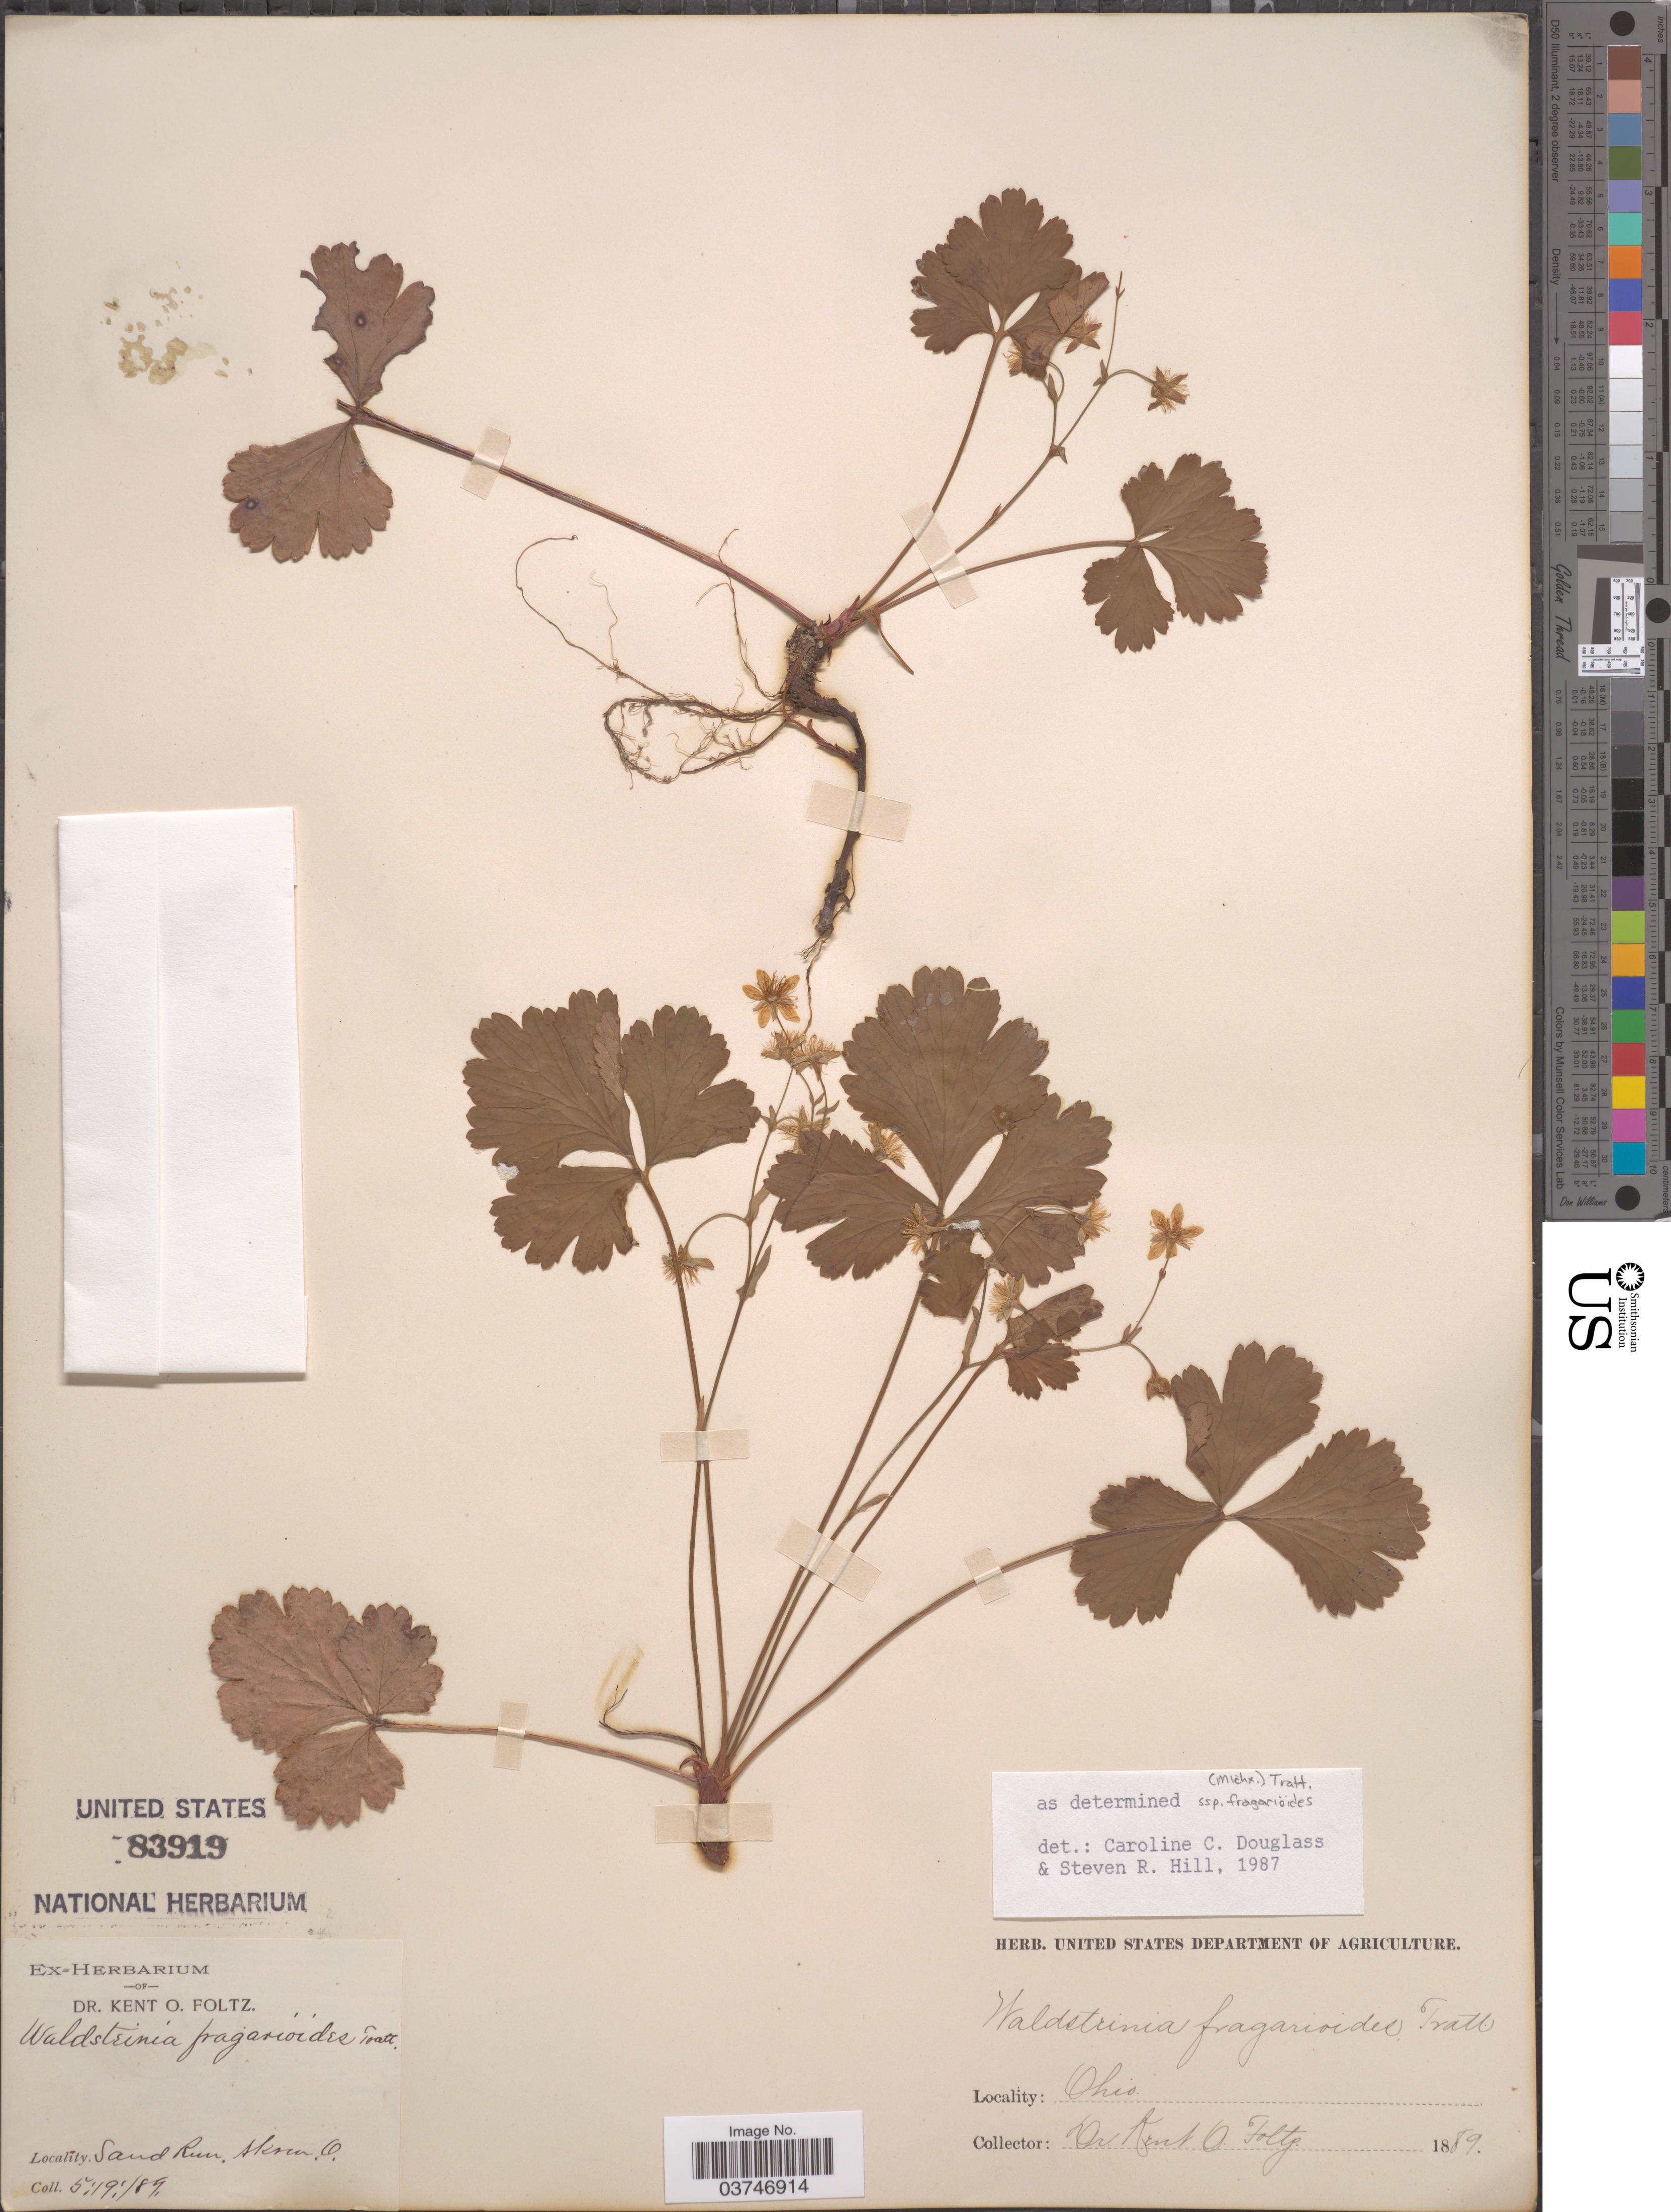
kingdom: Plantae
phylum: Tracheophyta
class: Magnoliopsida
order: Rosales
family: Rosaceae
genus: Waldsteinia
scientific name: Waldsteinia fragarioides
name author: (Michx.) Tratt.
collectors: K. Foltz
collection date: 1889-05-19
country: United States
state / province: Ohio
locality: Sand Run, Akron.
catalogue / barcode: US 83919